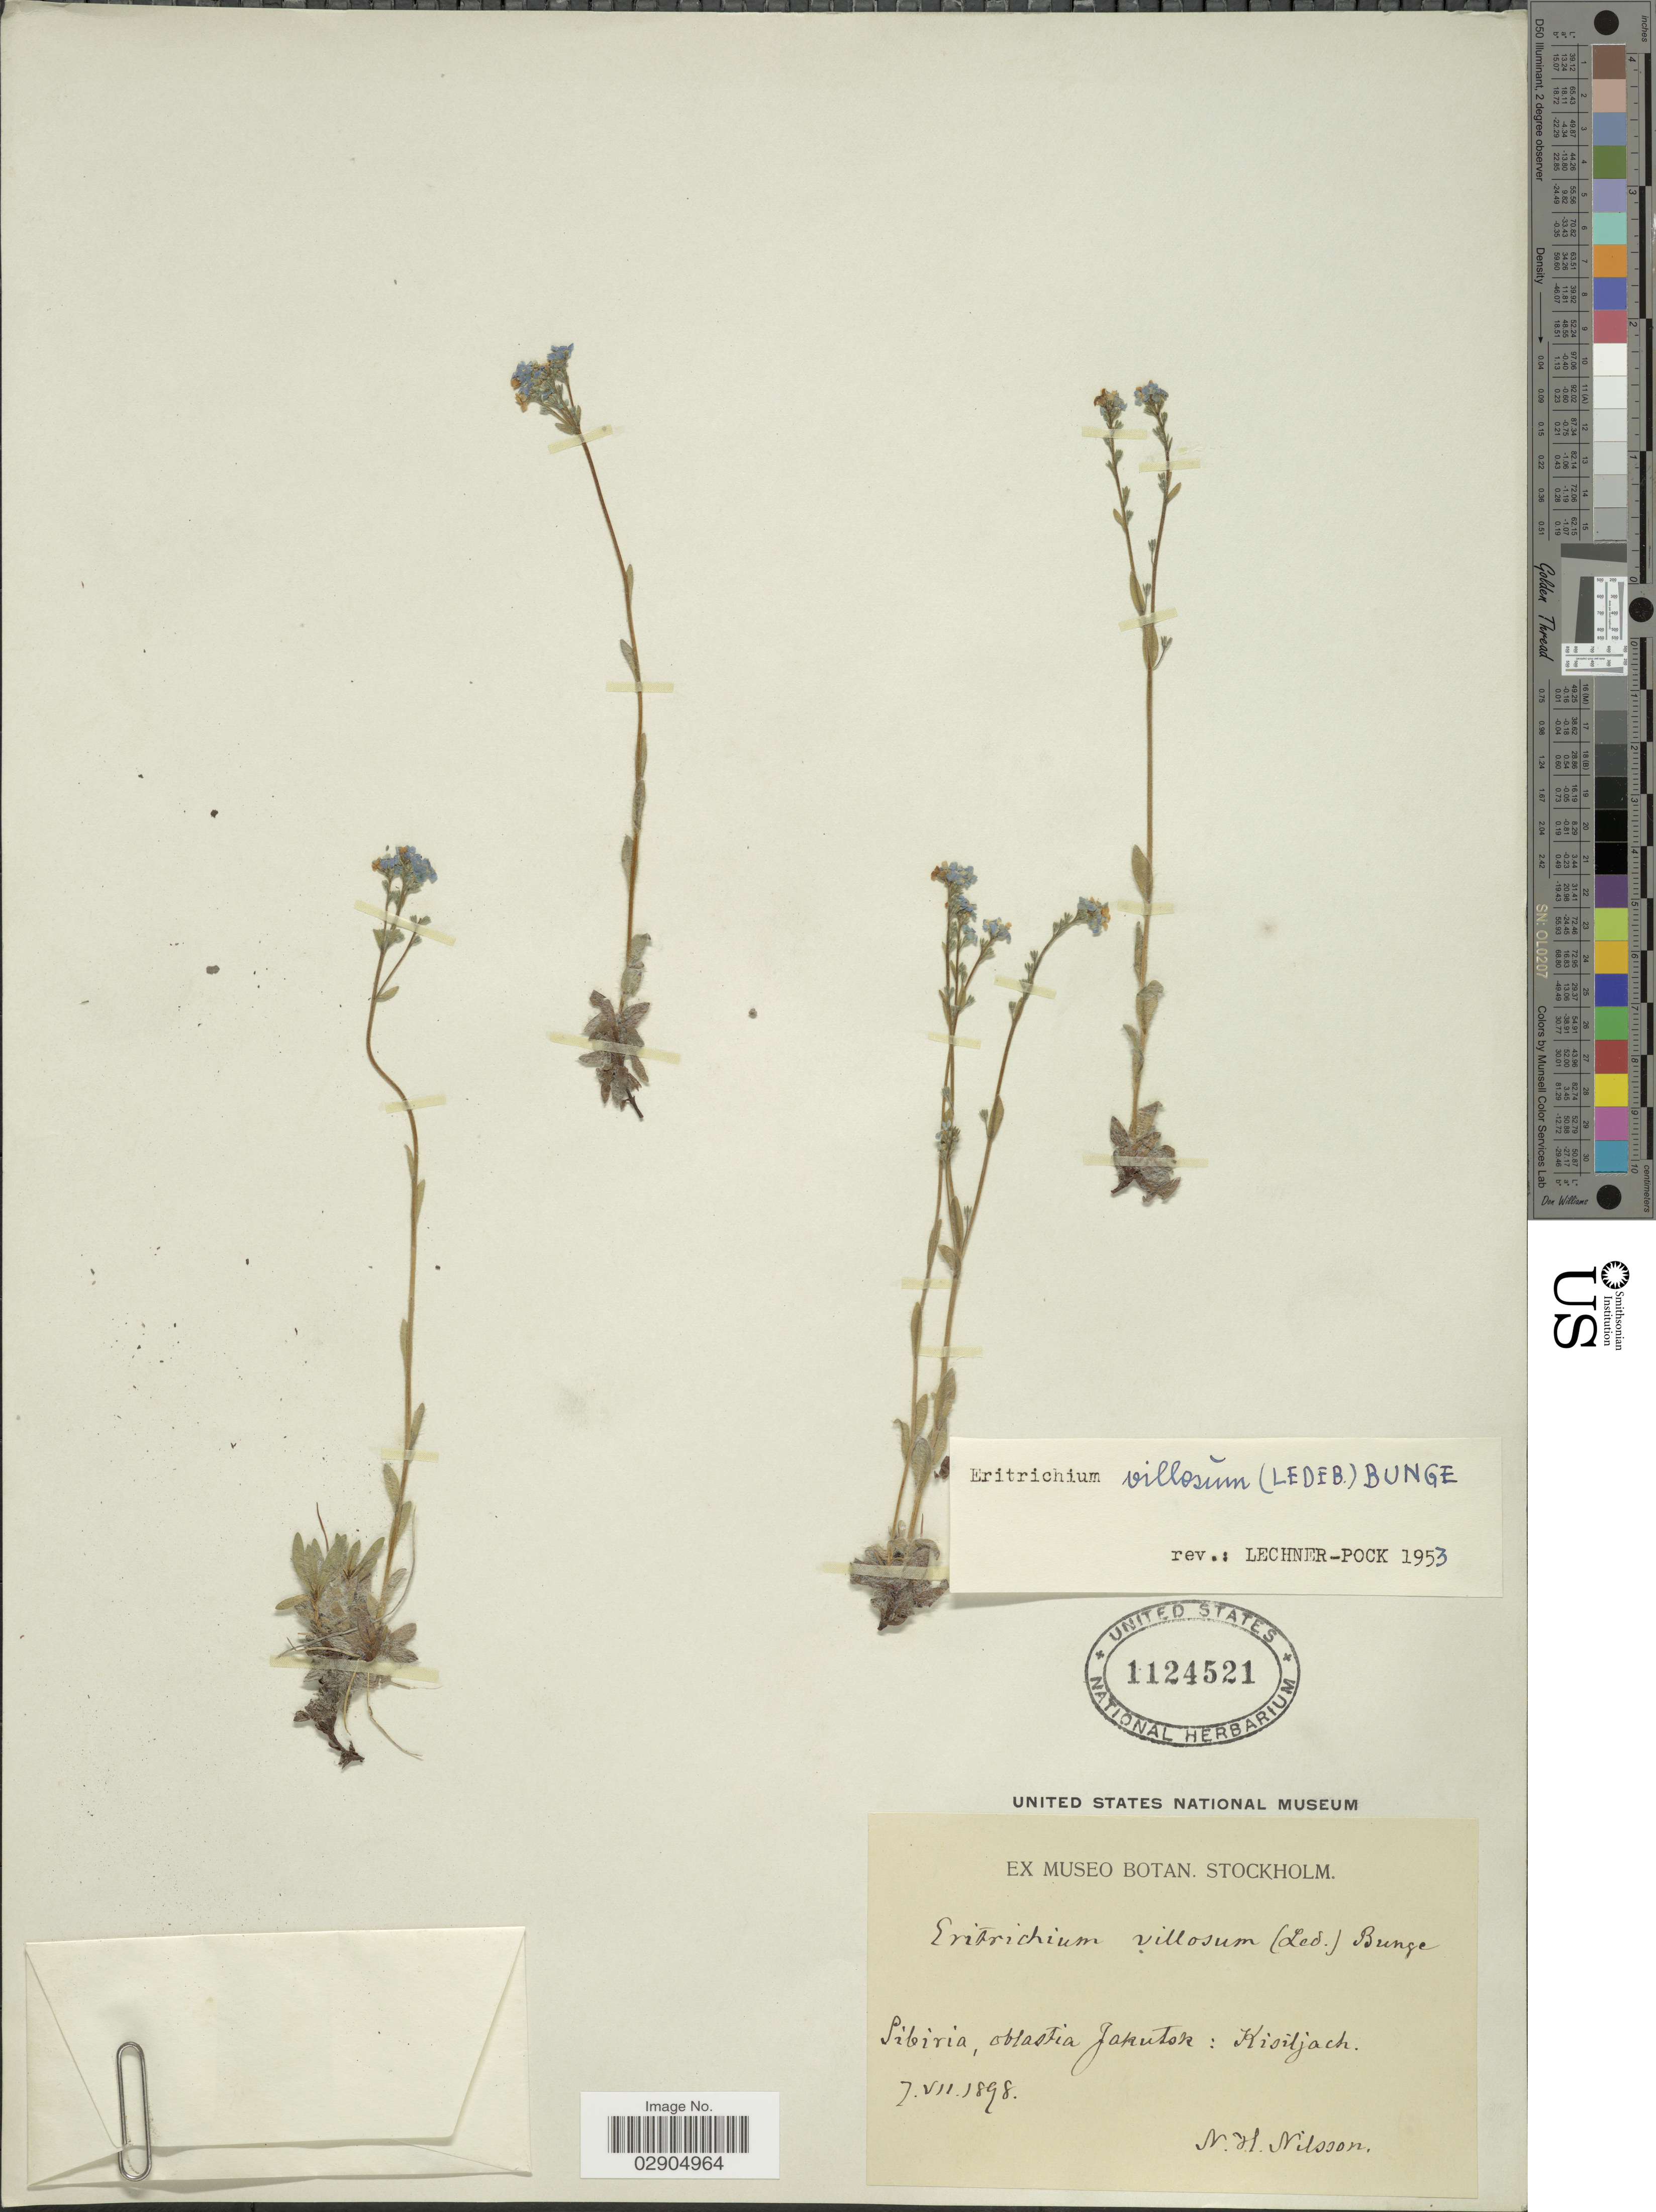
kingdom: Plantae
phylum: Tracheophyta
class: Magnoliopsida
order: Boraginales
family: Boraginaceae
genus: Eritrichium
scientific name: Eritrichium villosum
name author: (Ledeb.) Bunge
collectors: N. H. Nilsson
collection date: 1898-07-07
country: Russian Federation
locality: Sibiria, oblastia Jakutsk: Kisiljach.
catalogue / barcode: US 1124521